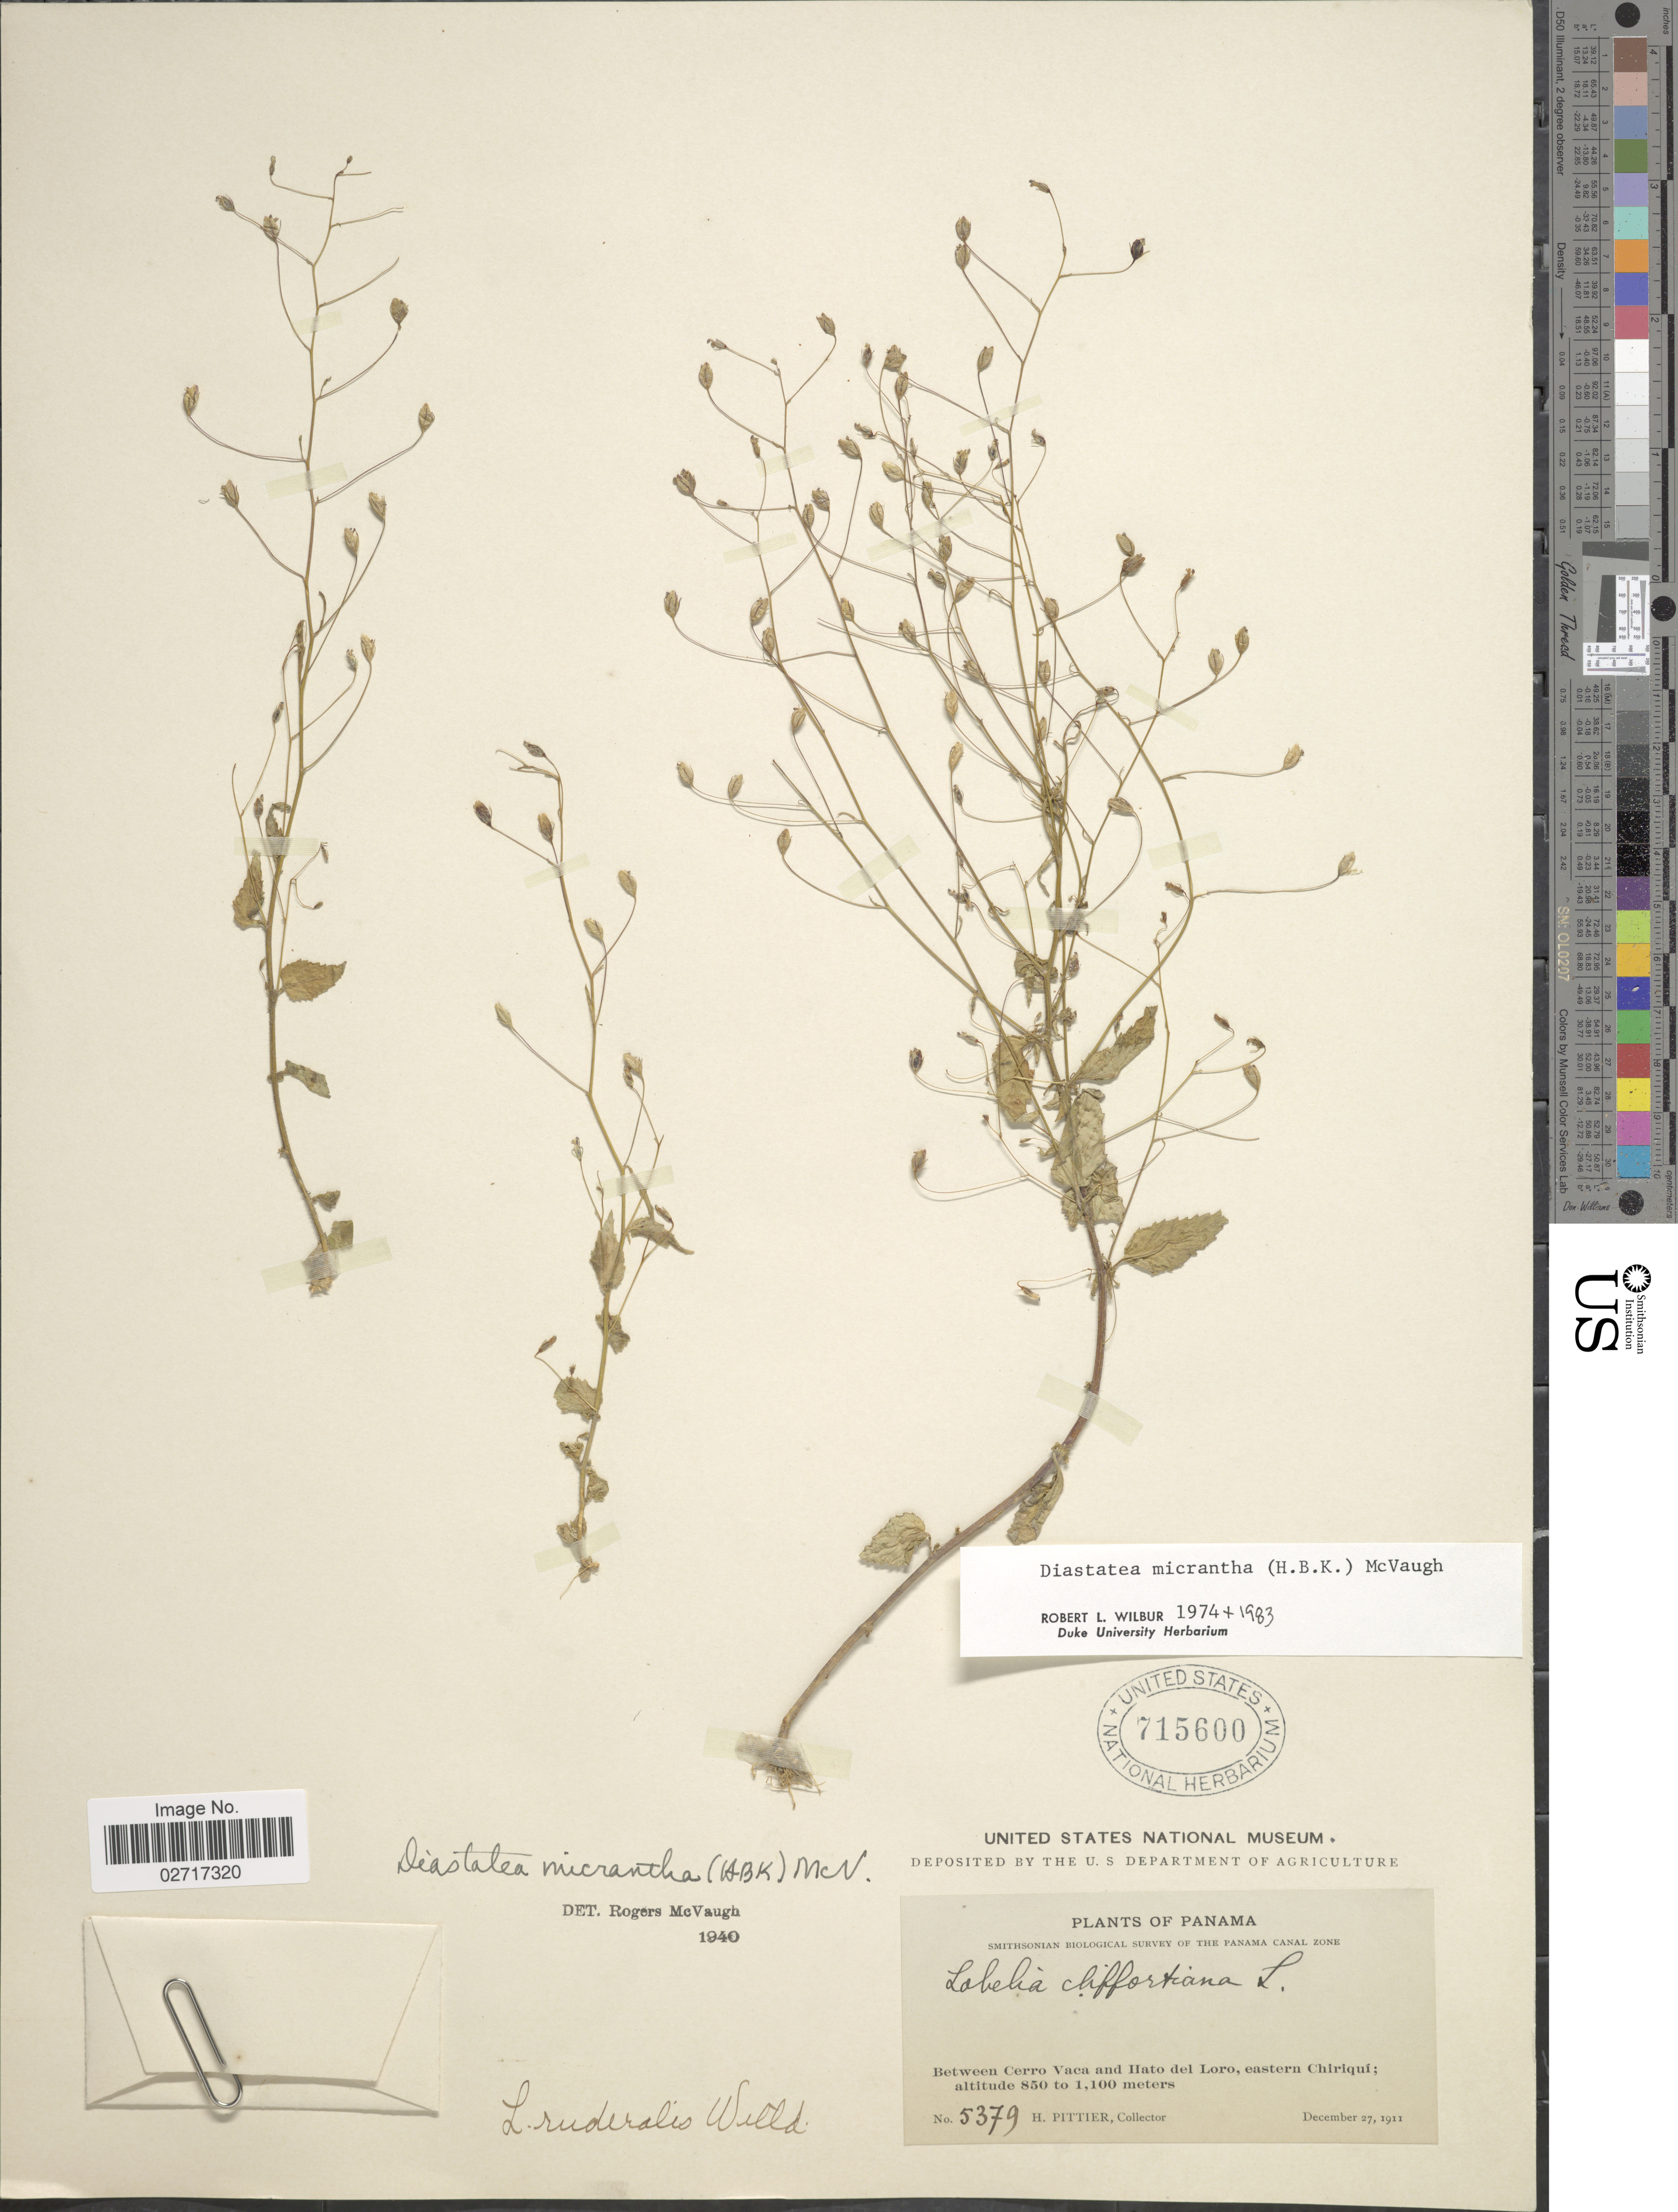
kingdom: Plantae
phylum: Tracheophyta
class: Magnoliopsida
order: Asterales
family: Campanulaceae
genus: Diastatea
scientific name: Diastatea micrantha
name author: (Kunth) McVaugh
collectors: H. F. Pittier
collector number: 5379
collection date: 1911-12-27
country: Panama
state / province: Chiriqui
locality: Panama Canal Zone. Between Cerro Vaca and Hato del Loro, eastern Chiriquí.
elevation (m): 850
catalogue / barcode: US 715600